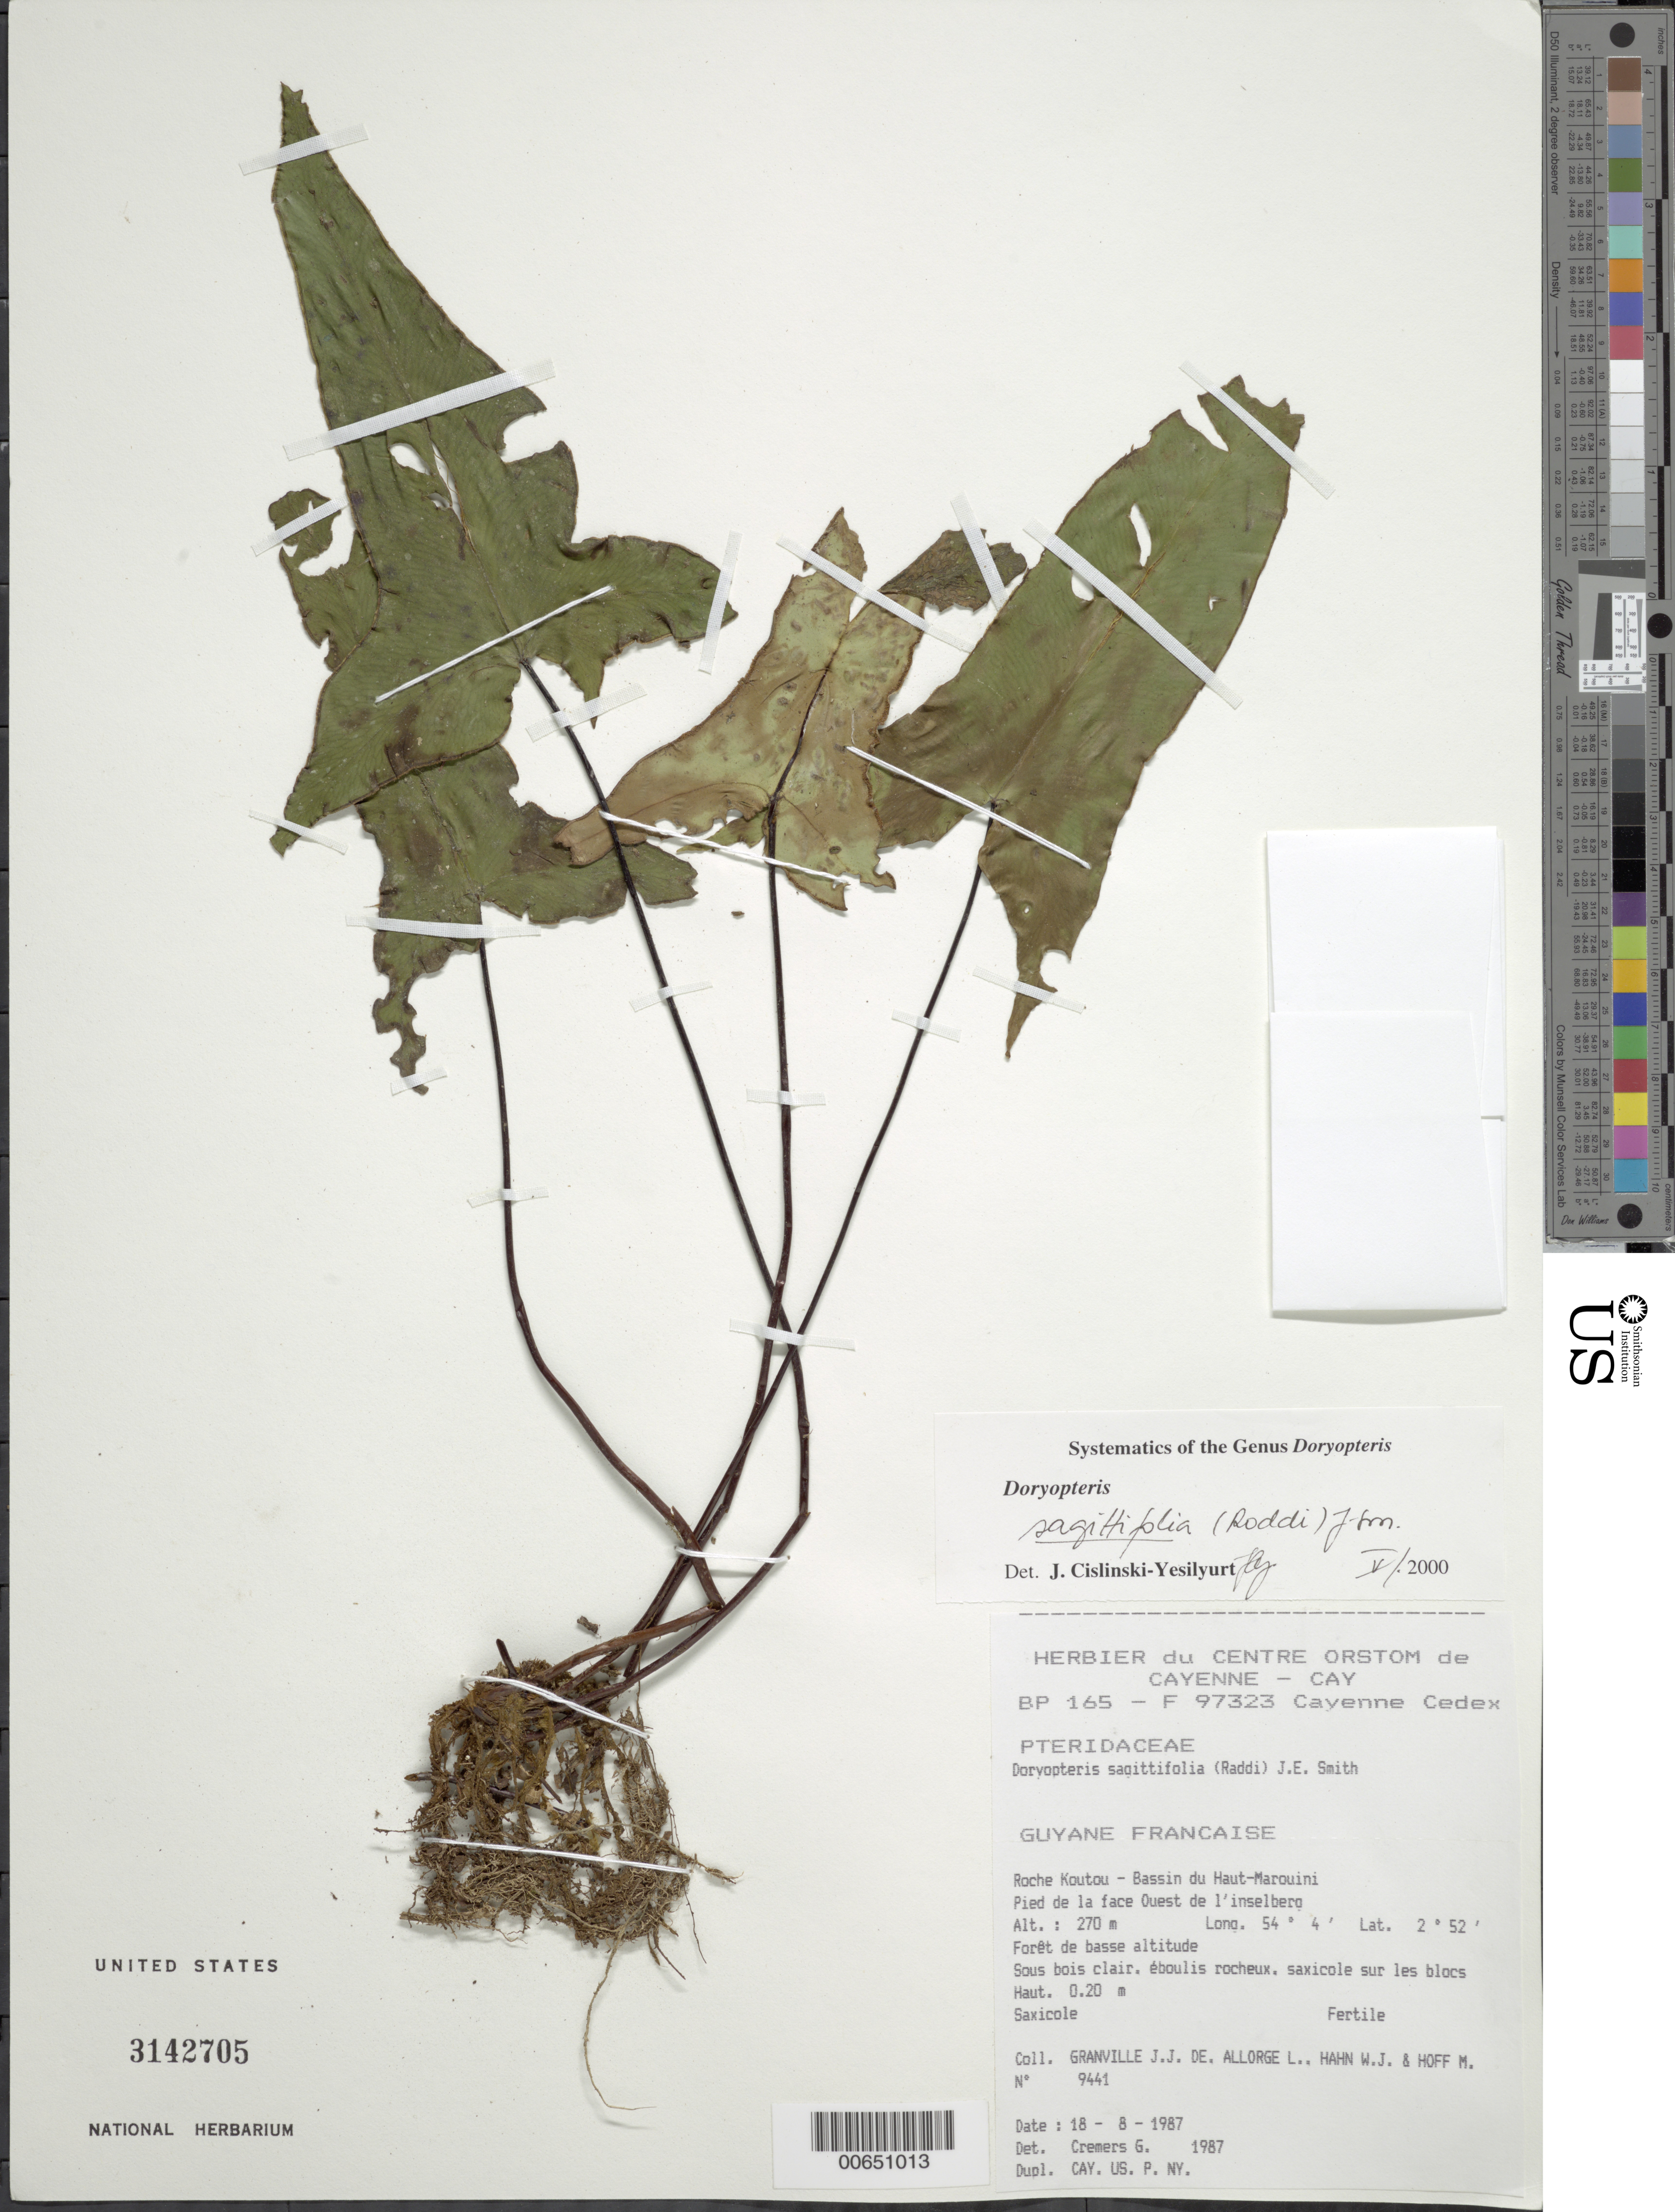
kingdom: Plantae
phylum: Tracheophyta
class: Polypodiopsida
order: Polypodiales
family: Pteridaceae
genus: Doryopteris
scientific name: Doryopteris sagittifolia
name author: J. Sm.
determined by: Cremers, Georges A.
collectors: J.-J. de Granville, L. Allorge, W. J. Hahn & M. Hoff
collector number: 9441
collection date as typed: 18-Aug-87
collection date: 1987-08-18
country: French Guiana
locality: Roche Koutou, Bassin du Haut-Marouini, pied de la face Ouest de l'Inselberg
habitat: Forêt de basse altitude, sous bois clair, eboulis rocheux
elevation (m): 270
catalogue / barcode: US 3142705